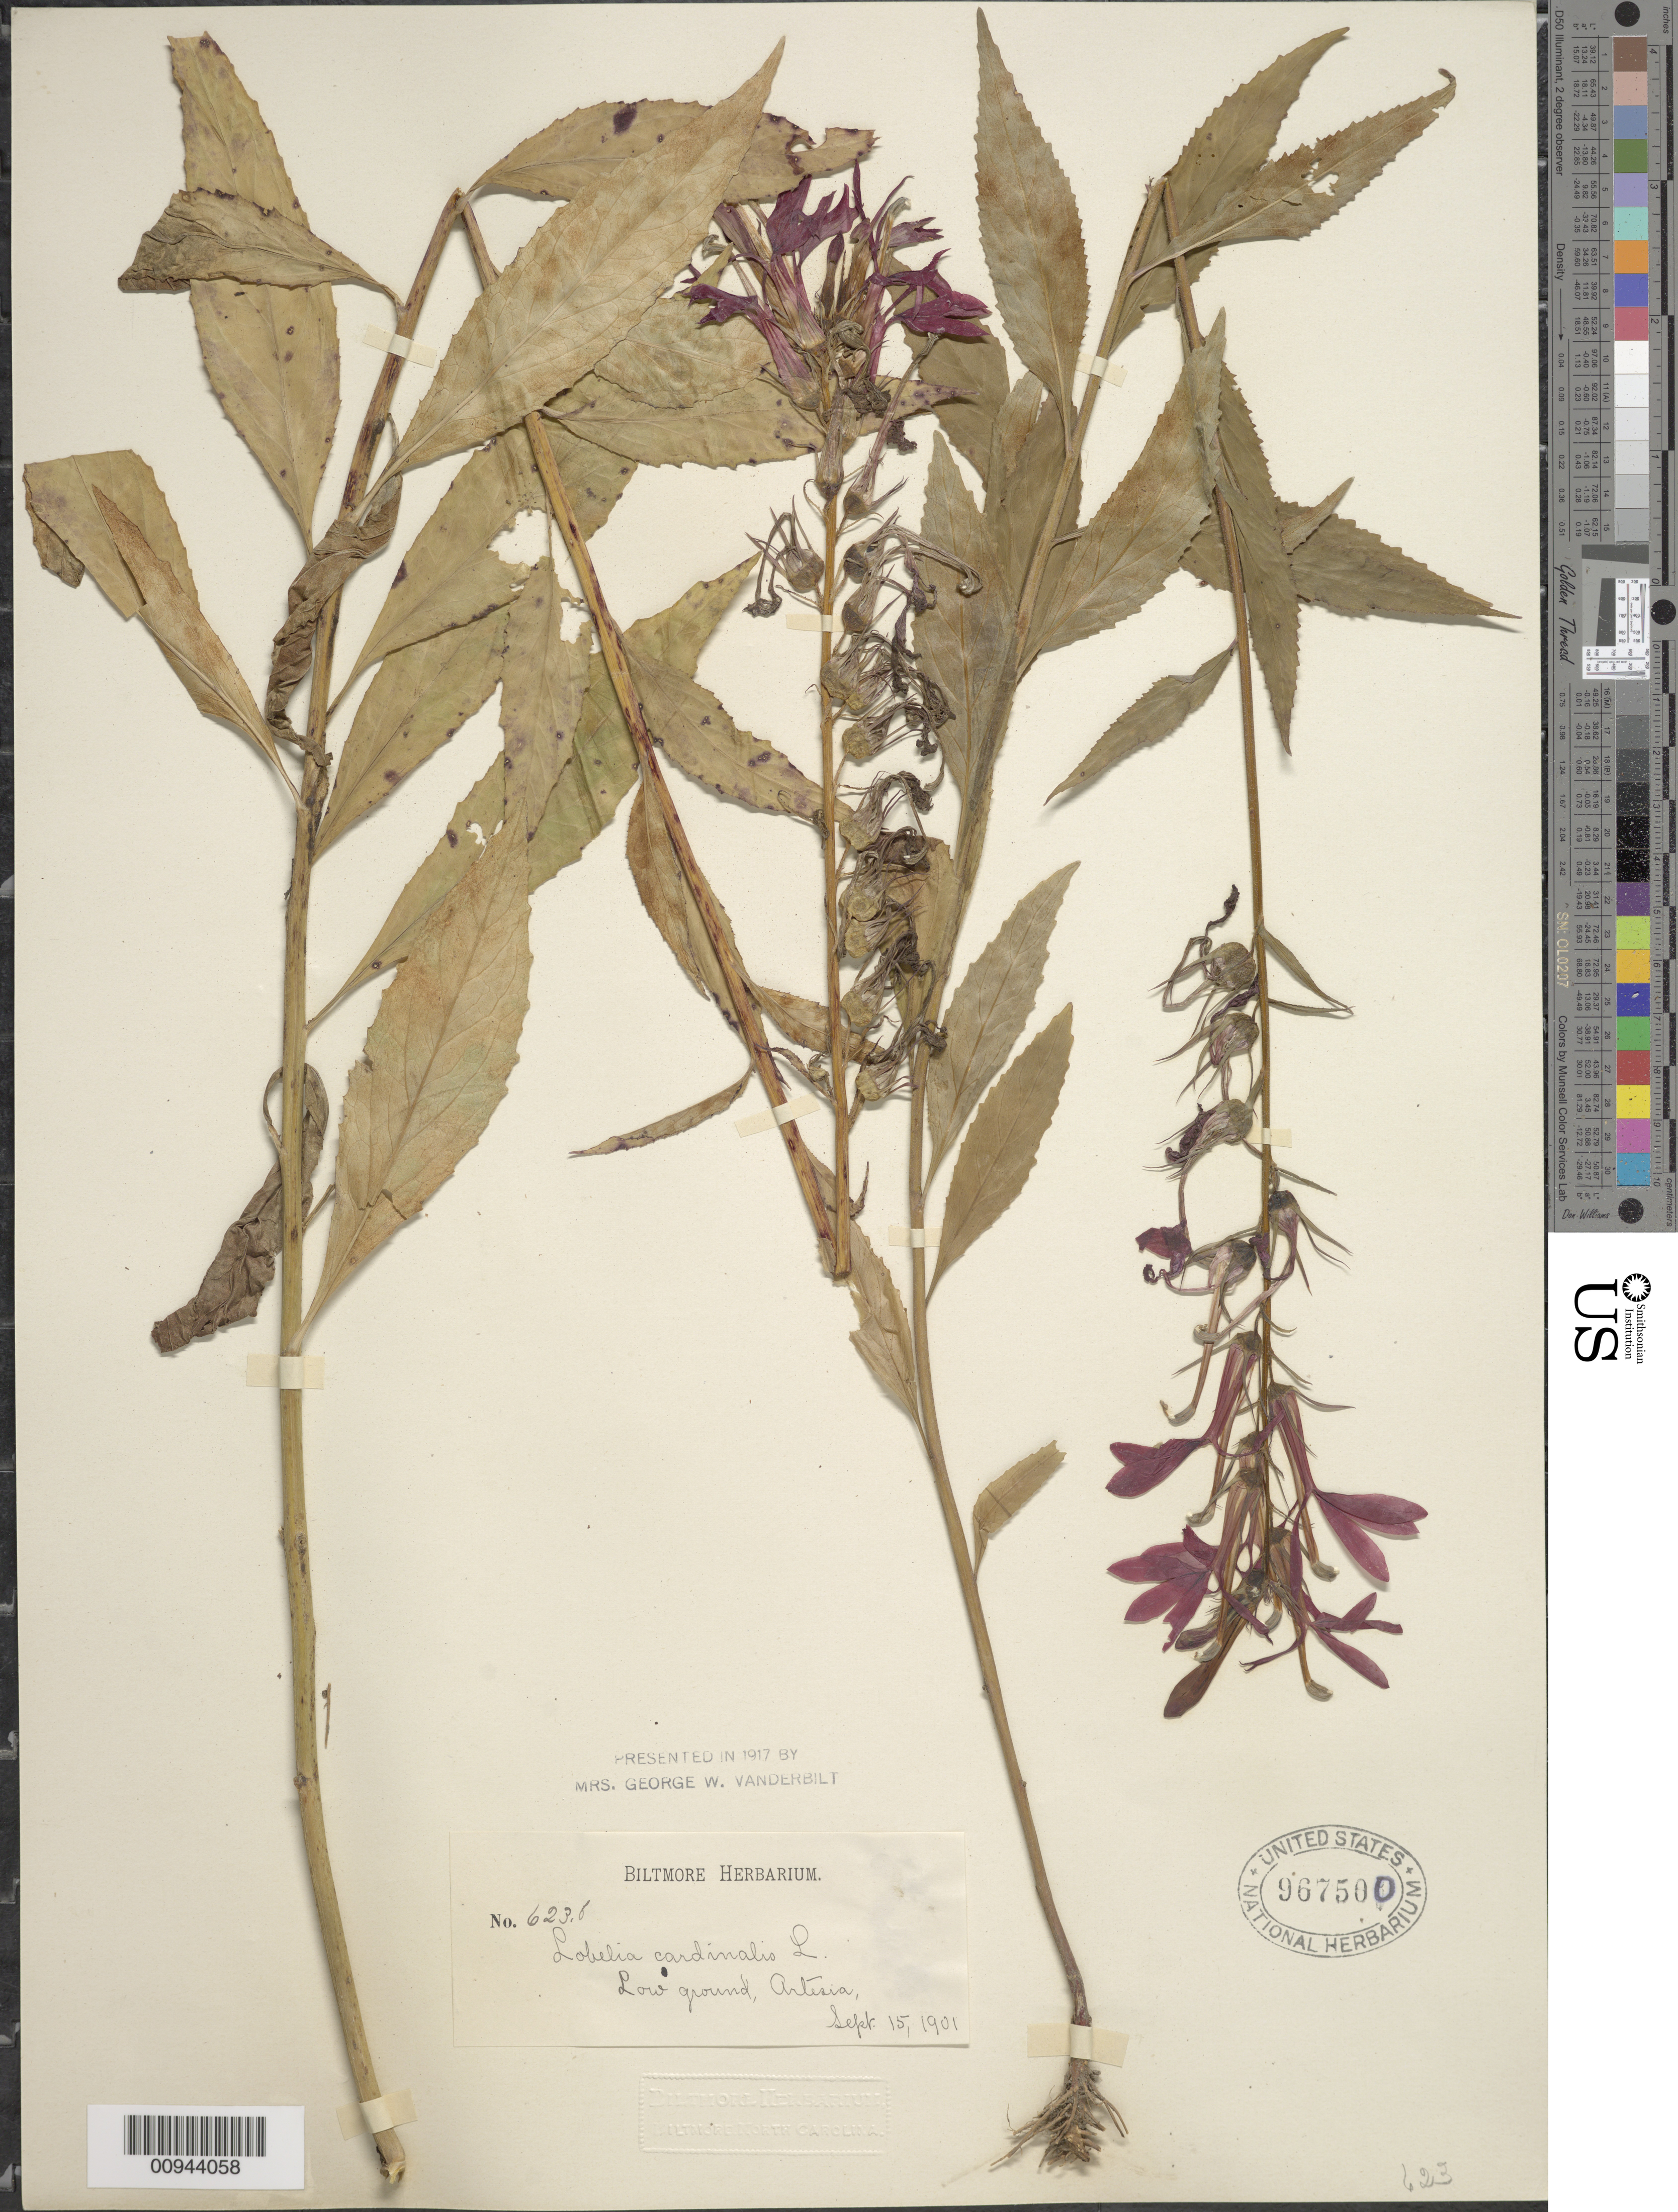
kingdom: Plantae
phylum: Tracheophyta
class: Magnoliopsida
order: Asterales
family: Campanulaceae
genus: Lobelia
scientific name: Lobelia cardinalis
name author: L.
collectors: ex herb. Biltmore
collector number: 623b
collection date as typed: Sept. 15, 1901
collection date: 1901-09-15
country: United States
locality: Artesia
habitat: low ground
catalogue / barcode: US 967500